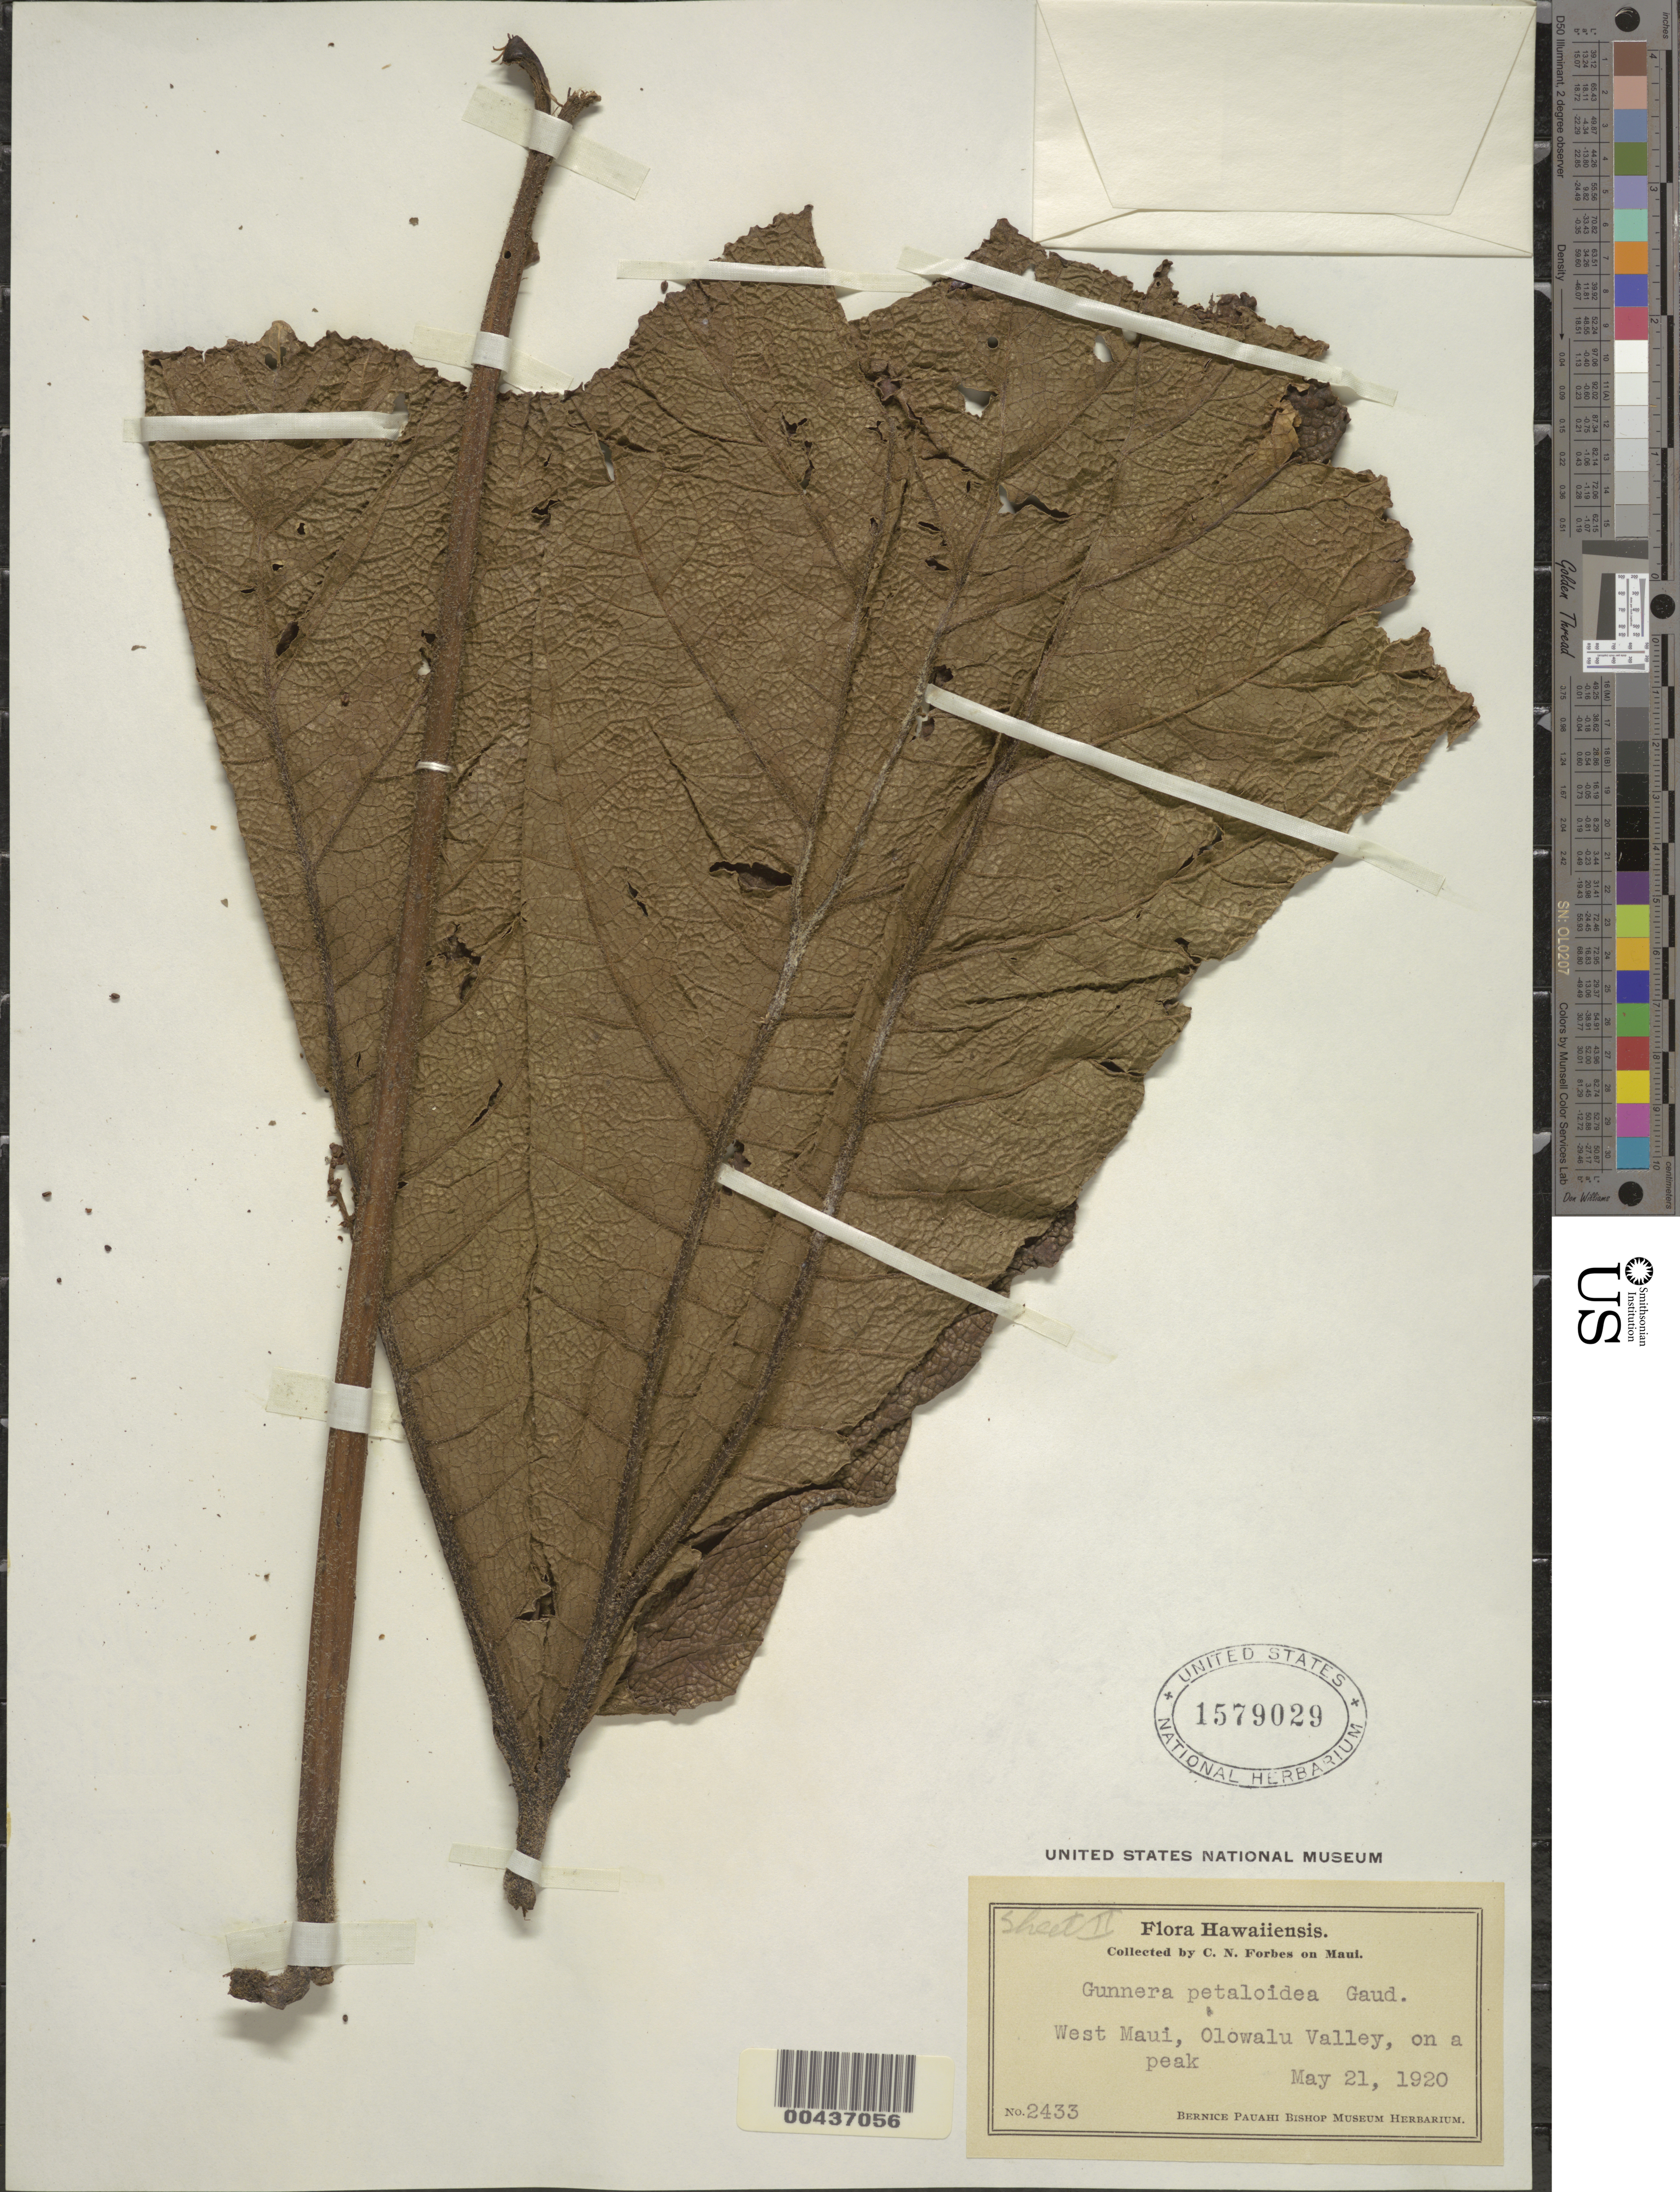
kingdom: Plantae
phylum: Tracheophyta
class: Magnoliopsida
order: Gunnerales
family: Gunneraceae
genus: Gunnera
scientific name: Gunnera petaloidea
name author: Gaudich.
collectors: C. N. Forbes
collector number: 2433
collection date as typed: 21 May 1920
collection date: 1920-05-21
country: United States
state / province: Hawaii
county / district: Maui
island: Maui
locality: West Maui, Olowalu Valley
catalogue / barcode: US 1579029